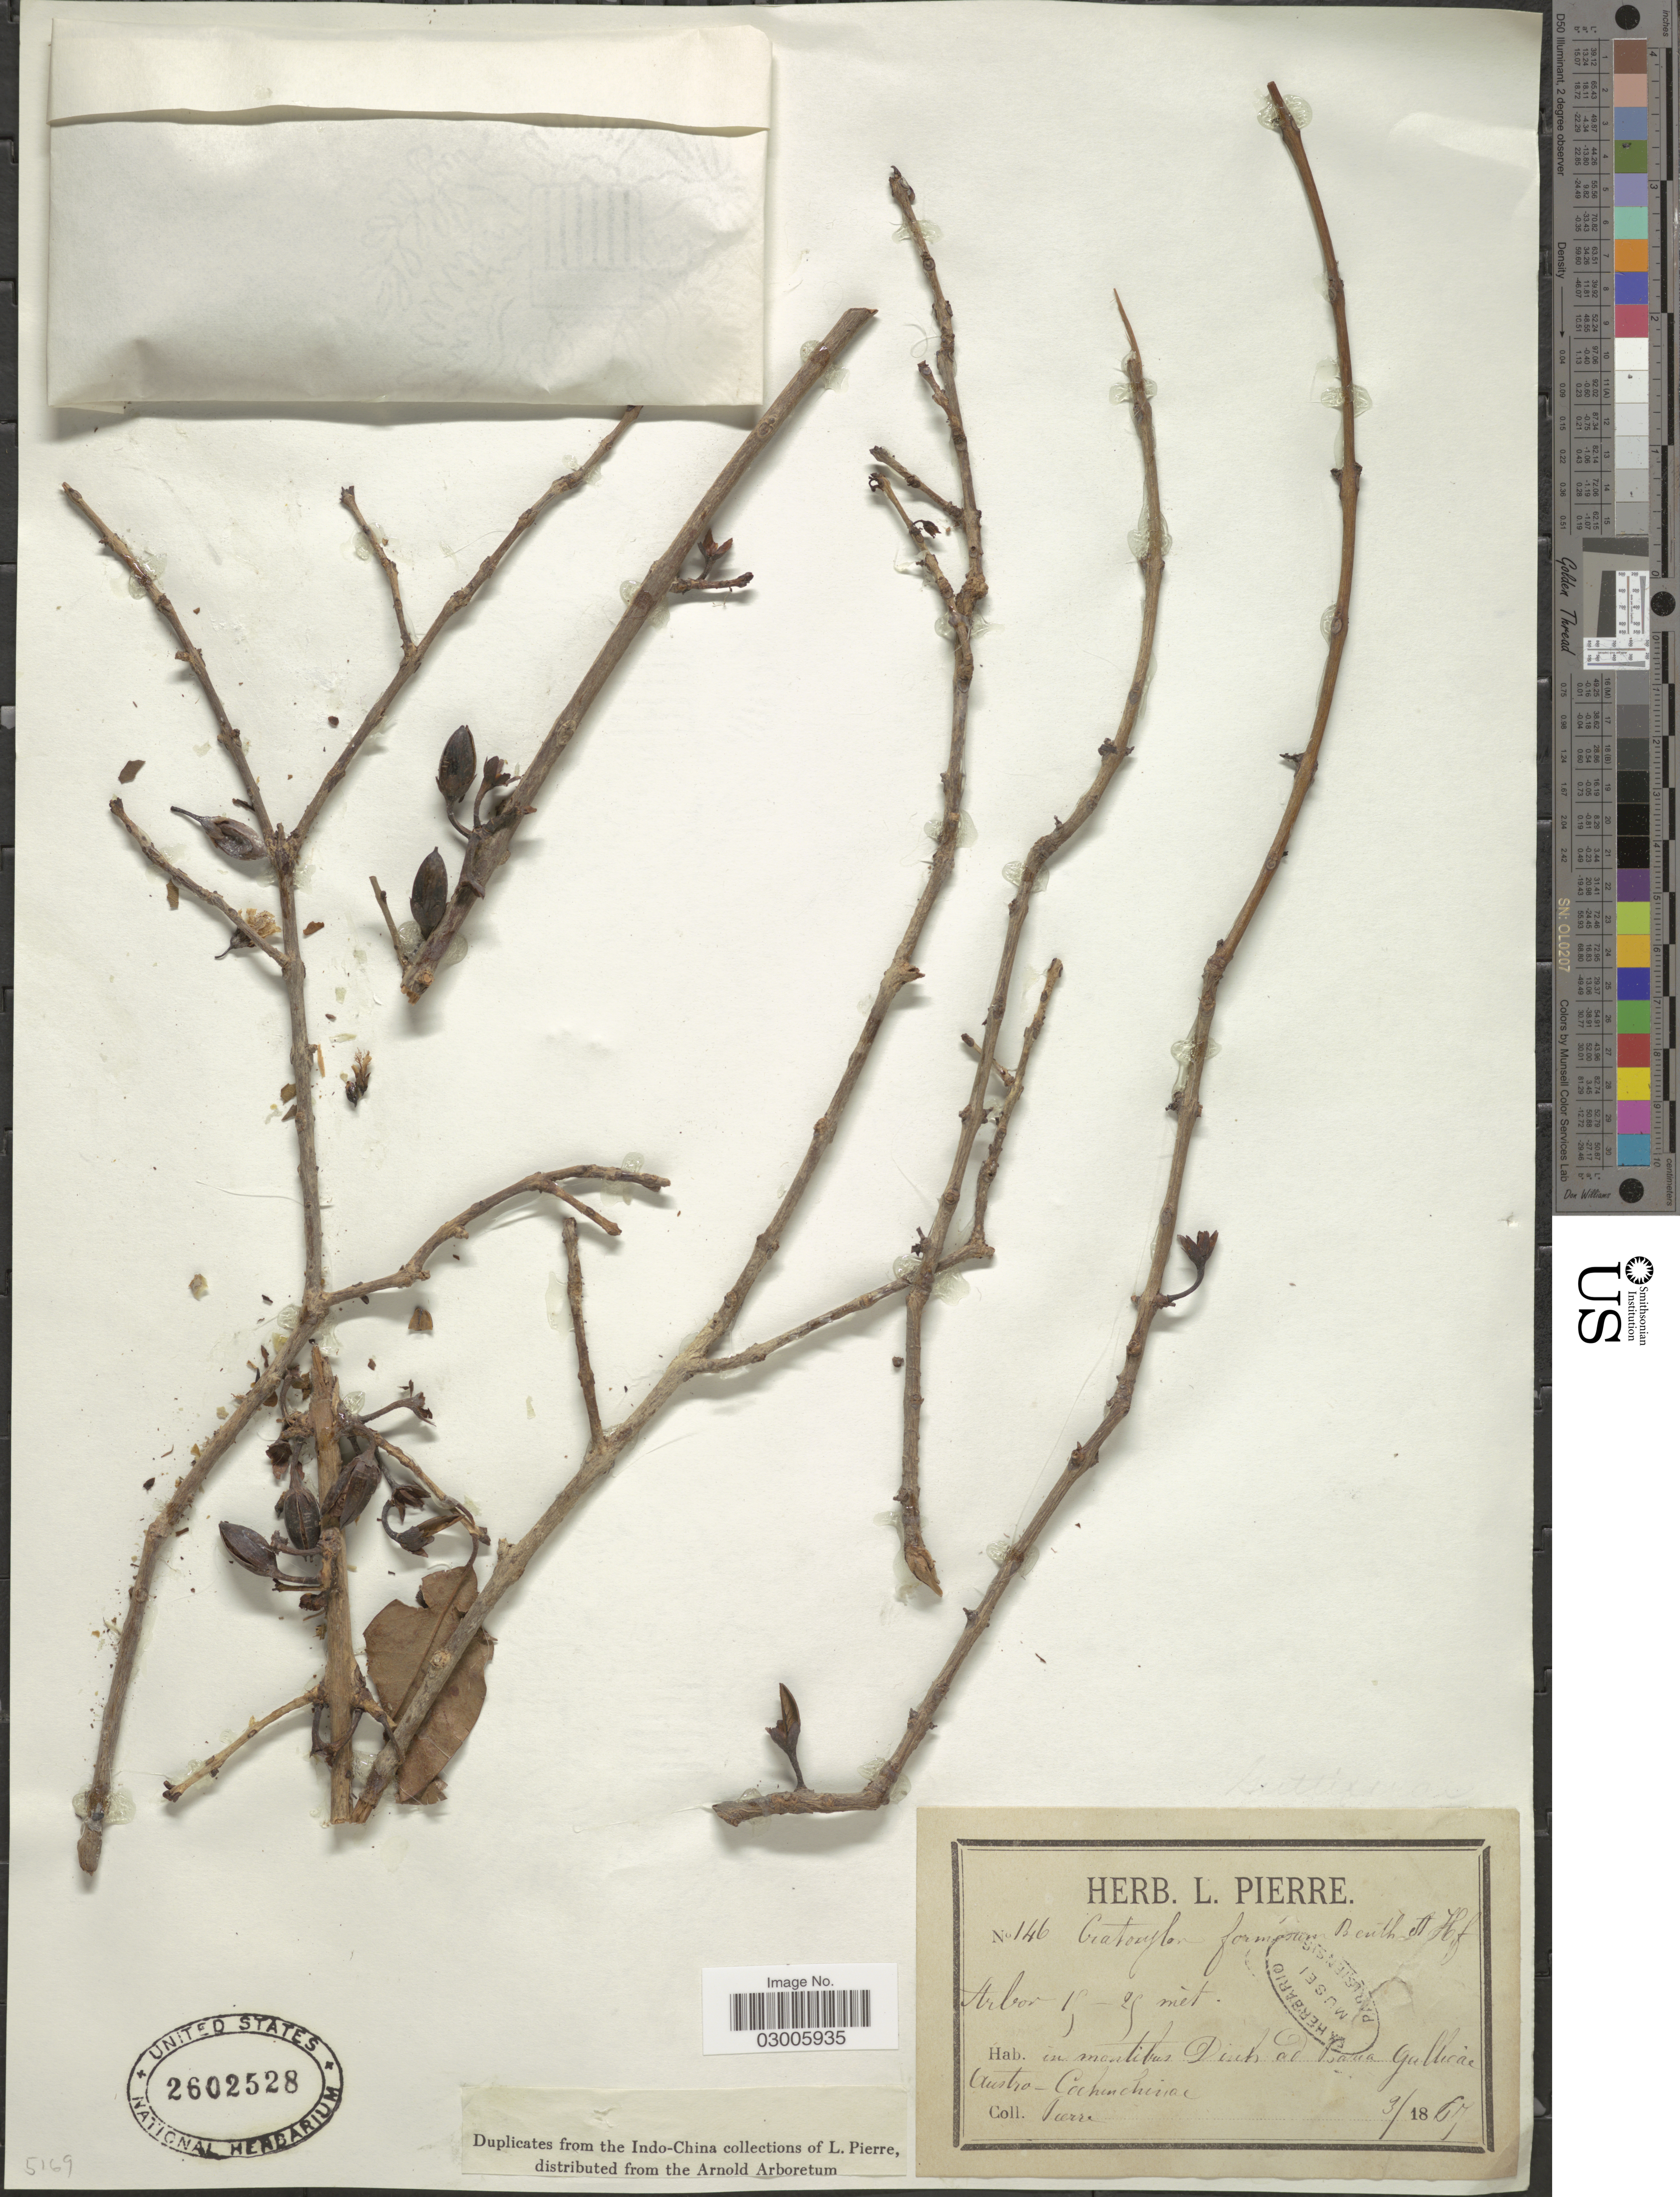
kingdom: Plantae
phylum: Tracheophyta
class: Magnoliopsida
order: Malpighiales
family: Hypericaceae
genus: Cratoxylum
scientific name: Cratoxylum formosum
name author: (Jack) Benth. & Hook. f. ex Dyer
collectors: L. Pierre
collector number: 146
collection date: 1867-03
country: Vietnam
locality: In montibus Dints ad Barca Yallicae Austro - Cochinchina.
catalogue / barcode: US 2602528